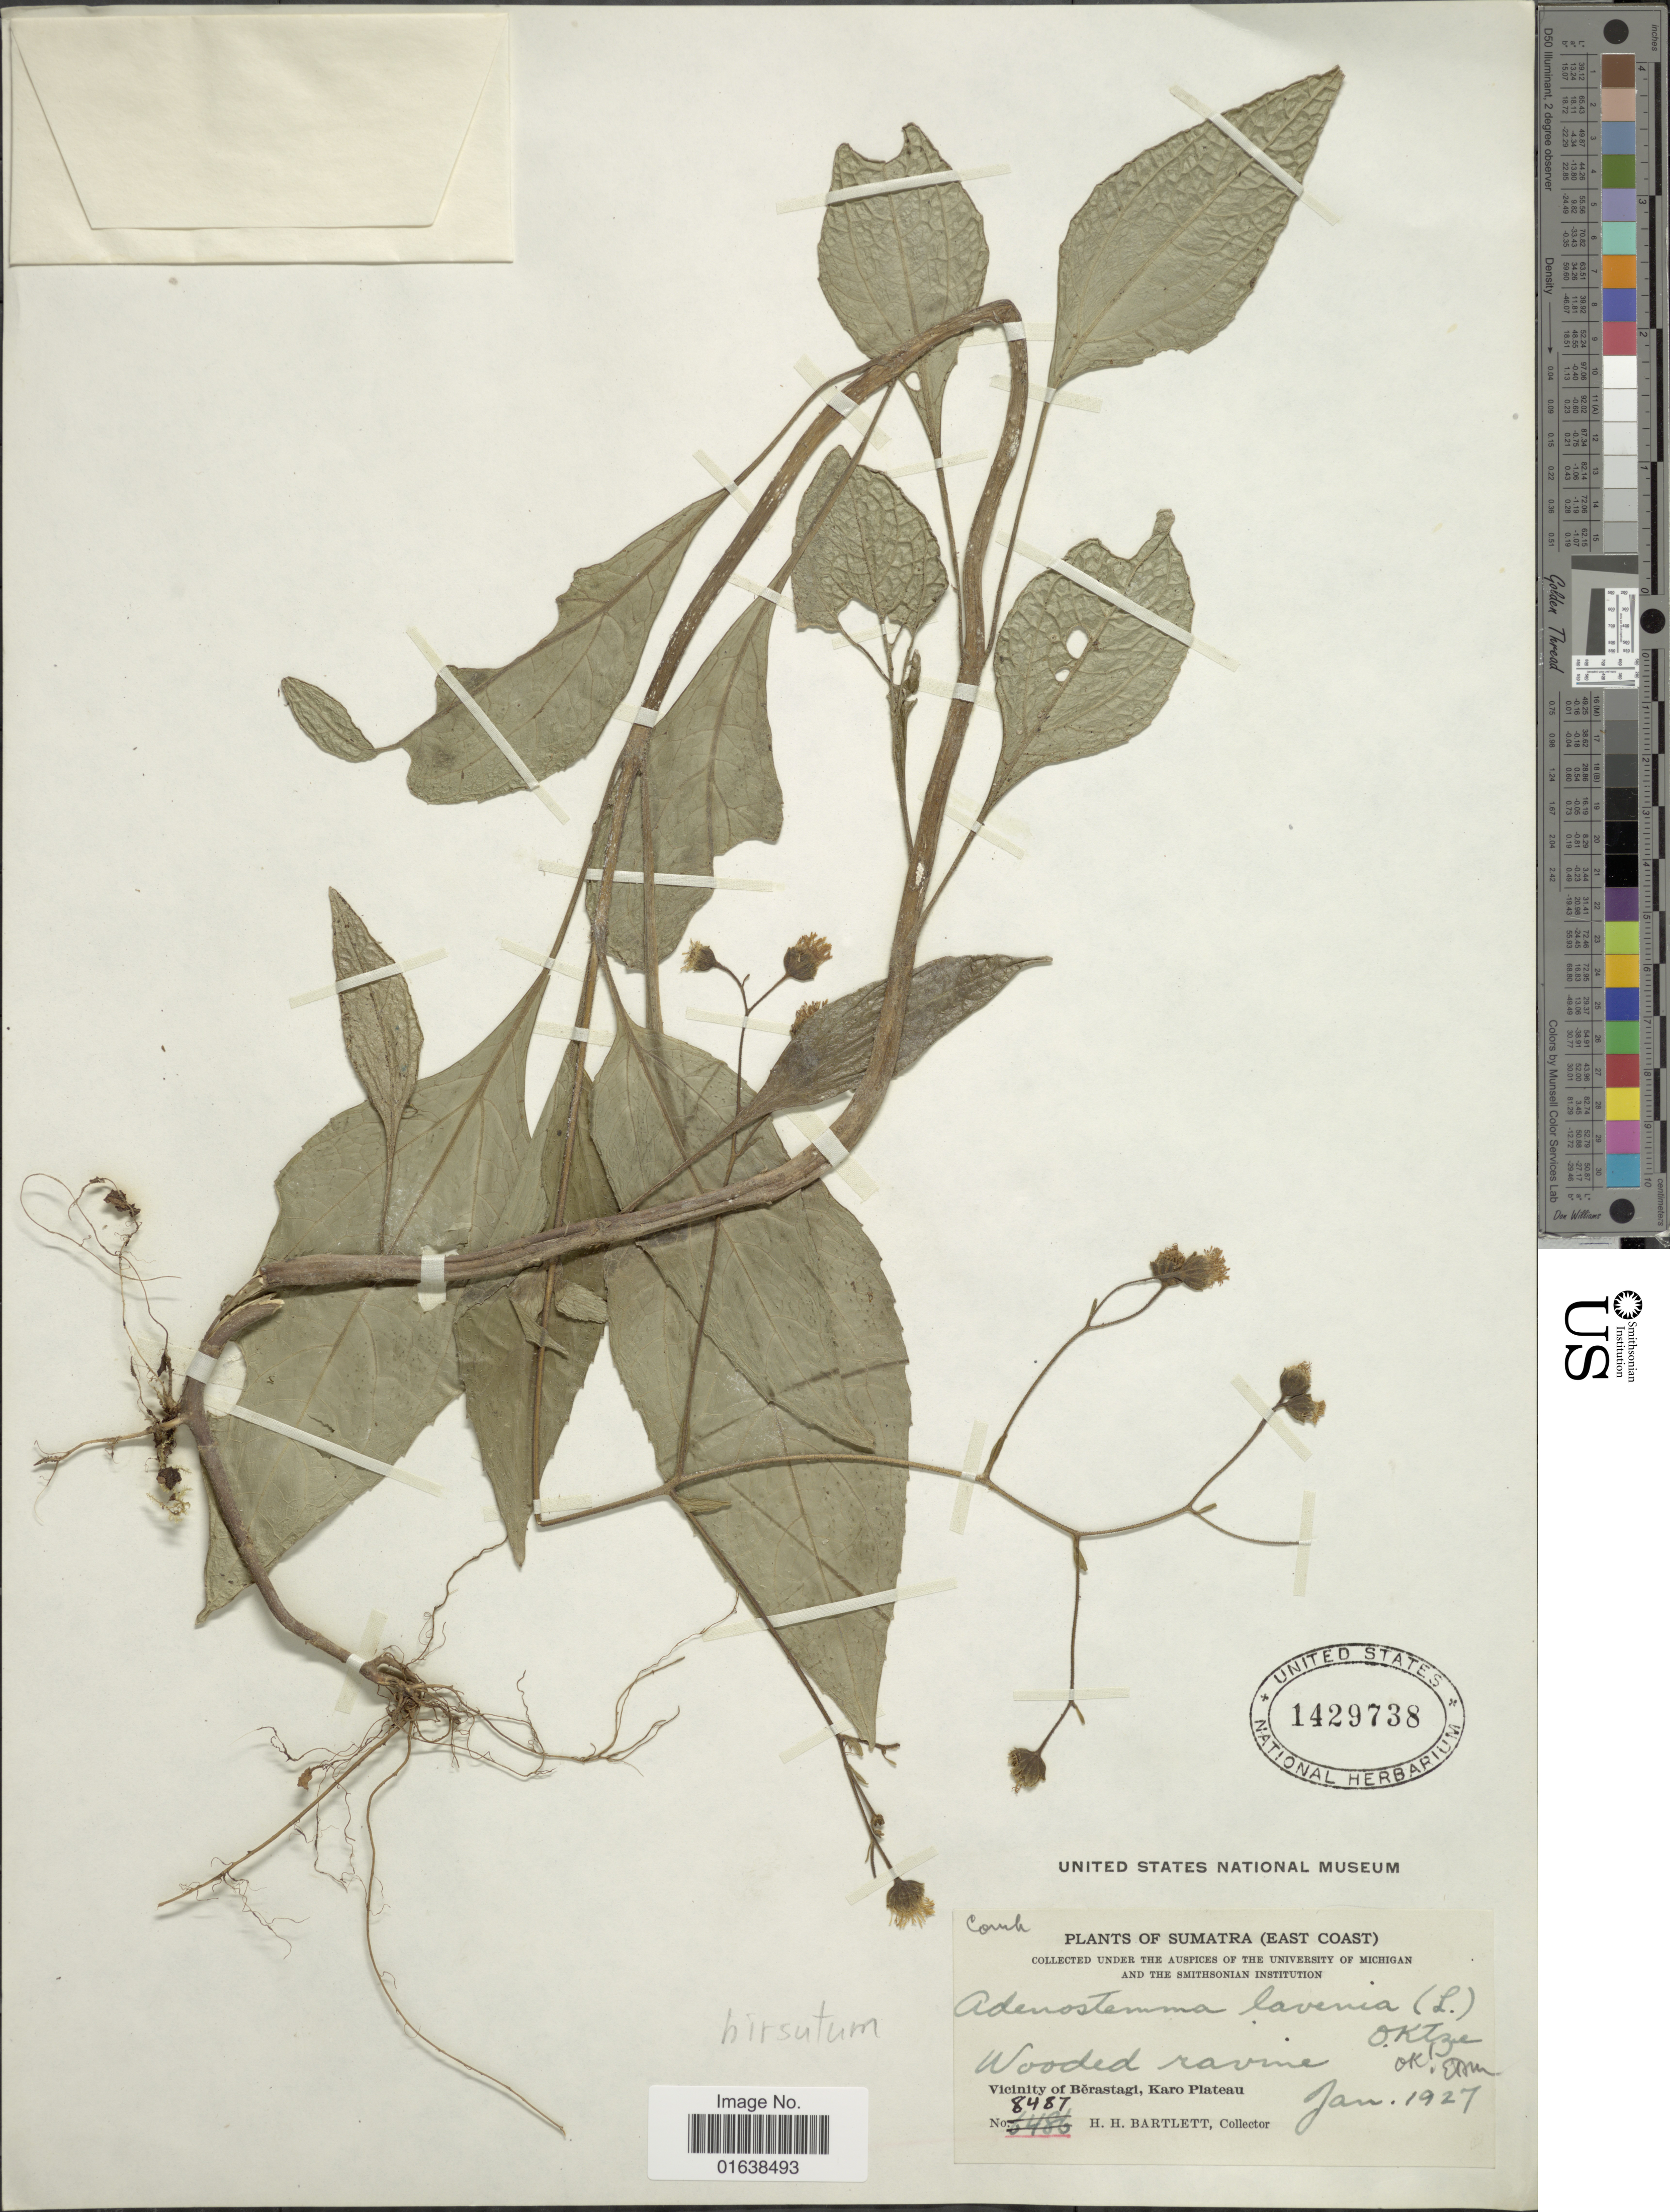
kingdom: Plantae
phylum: Tracheophyta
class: Magnoliopsida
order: Asterales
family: Asteraceae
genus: Adenostemma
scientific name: Adenostemma macrophyllum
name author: (Blume) DC.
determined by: Dosil Hiriart, Florencia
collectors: H. H. Bartlett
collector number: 8487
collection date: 1927-01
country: Indonesia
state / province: Sumatra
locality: Sumatra (East Coast) Wooded ravine. Vicinity of Berastagi, Karo Plateau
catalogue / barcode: US 1429738